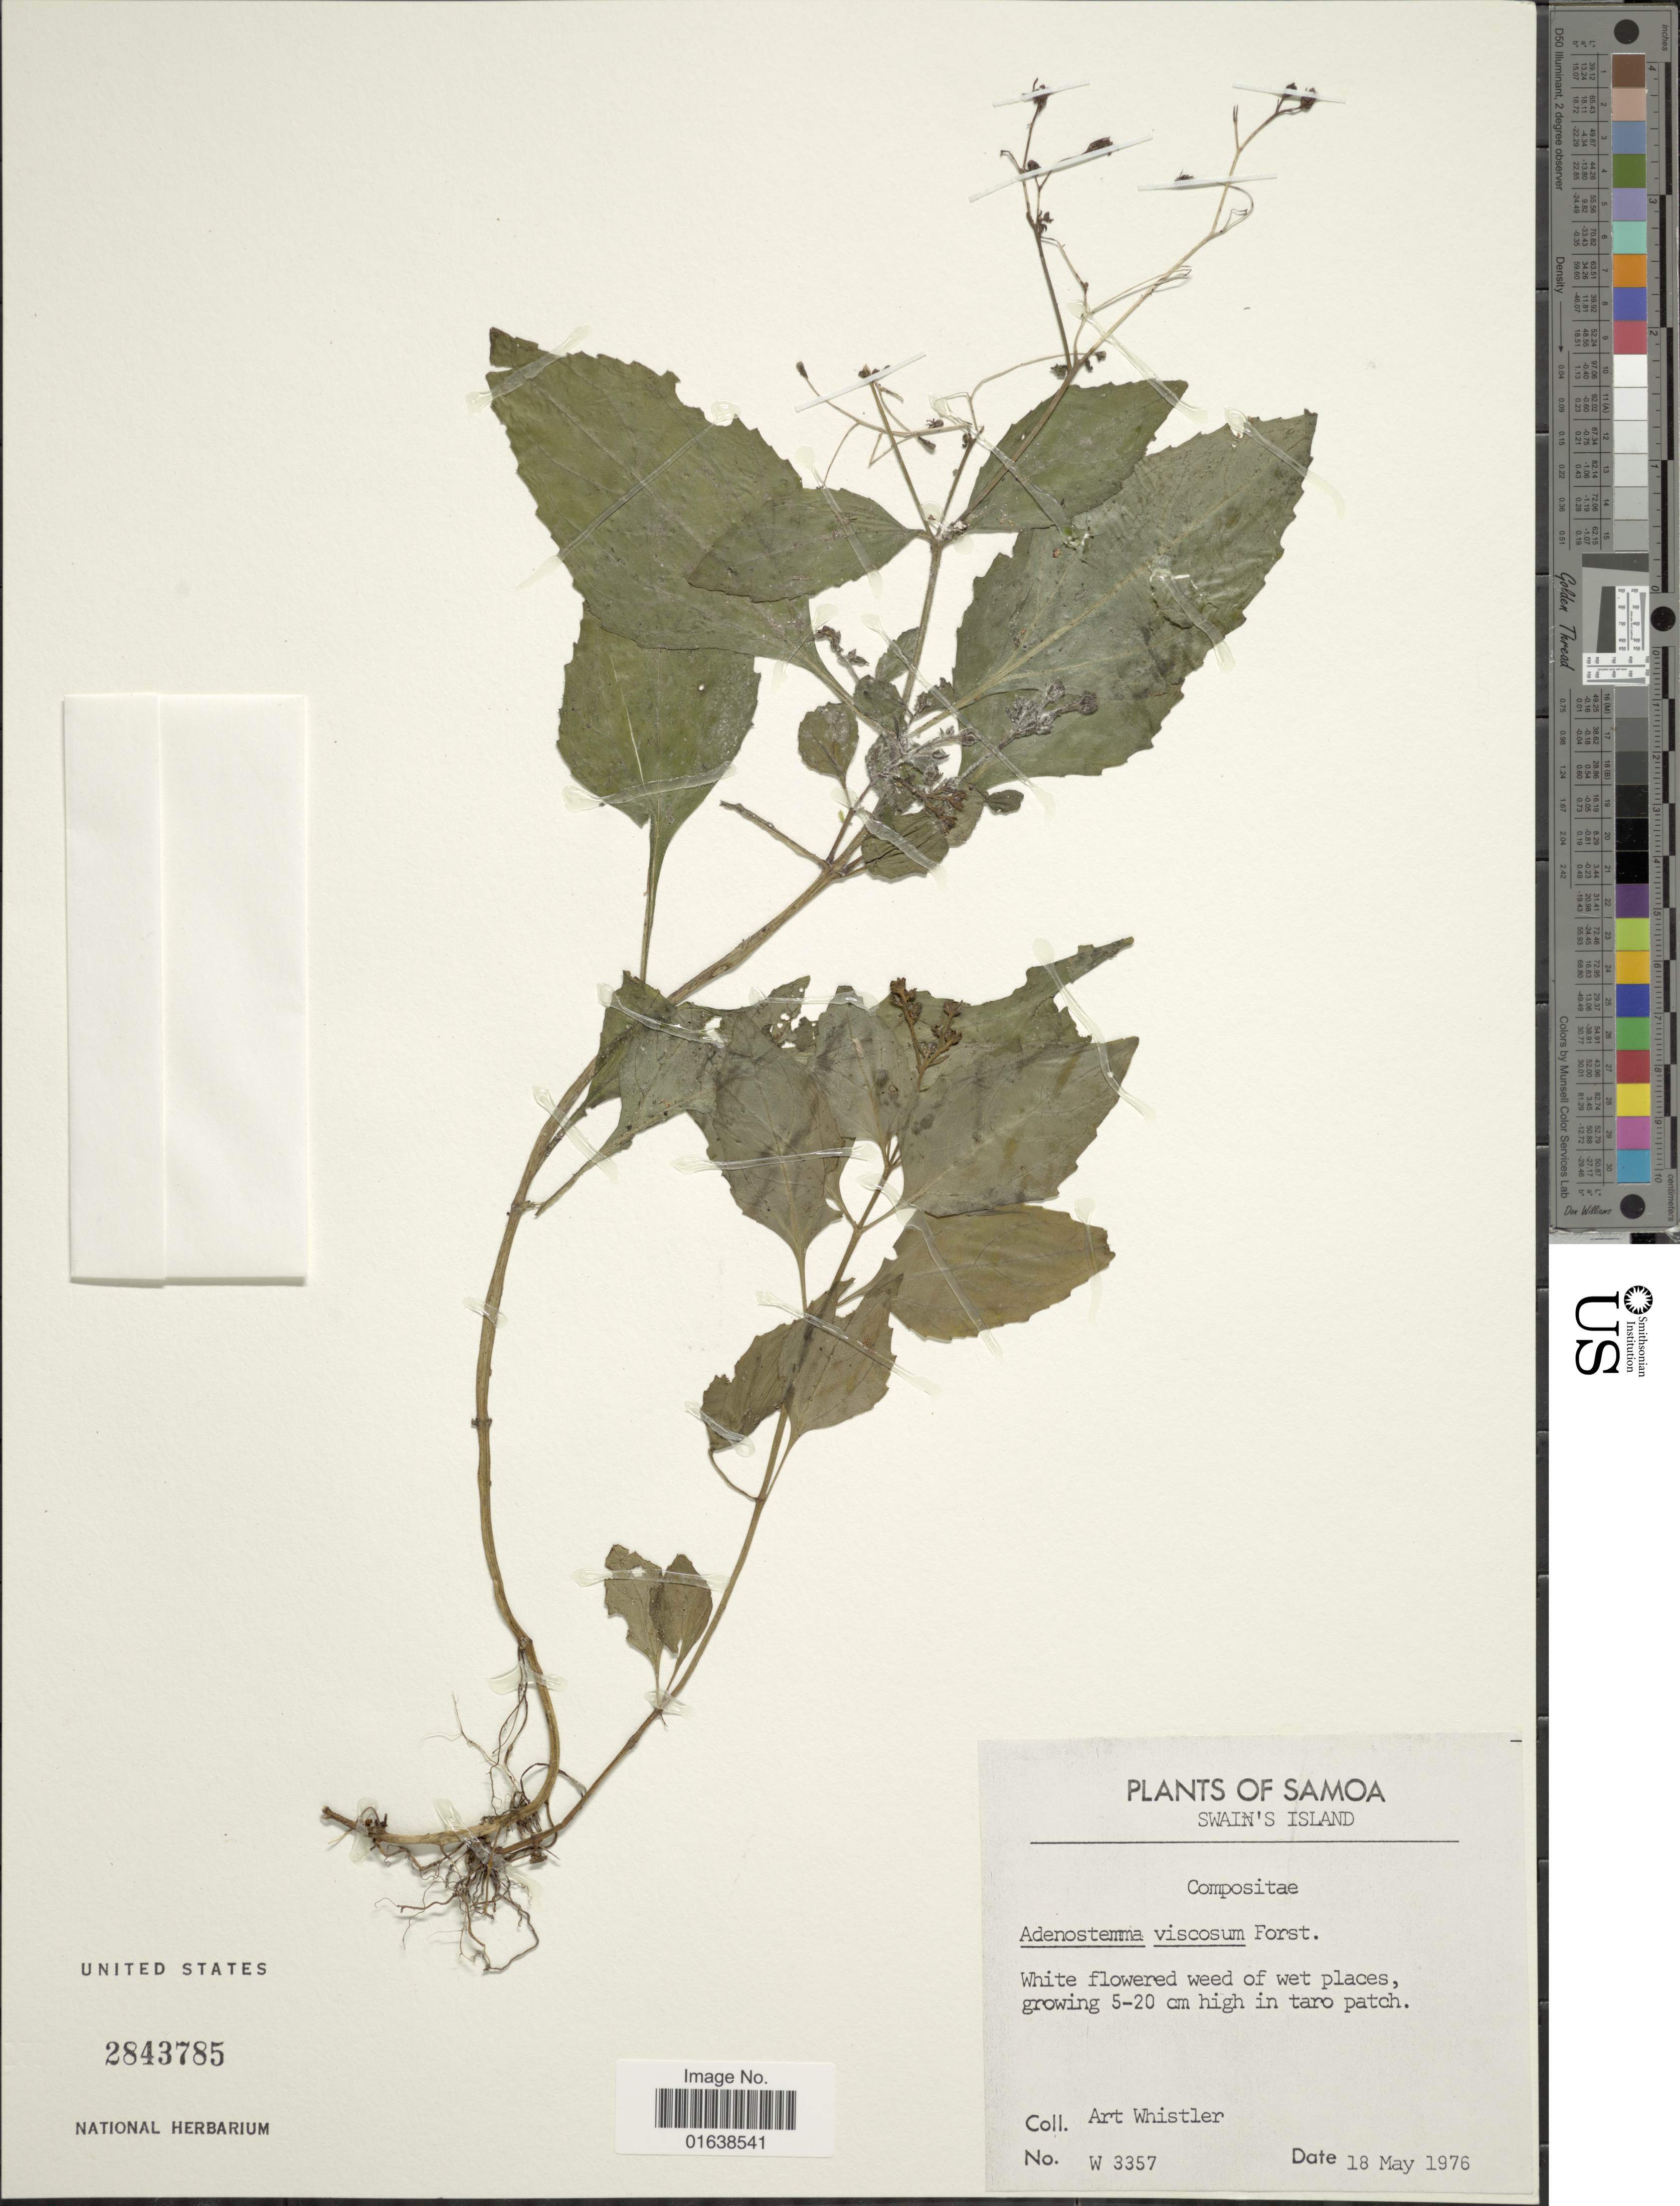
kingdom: Plantae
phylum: Tracheophyta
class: Magnoliopsida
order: Asterales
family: Asteraceae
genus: Adenostemma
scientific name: Adenostemma viscosum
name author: J.R. Forst. & G. Forst.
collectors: A. Whistler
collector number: W 3357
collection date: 1976-05-18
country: American Samoa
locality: Samoa. Swain's Island.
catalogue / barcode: US 2843785